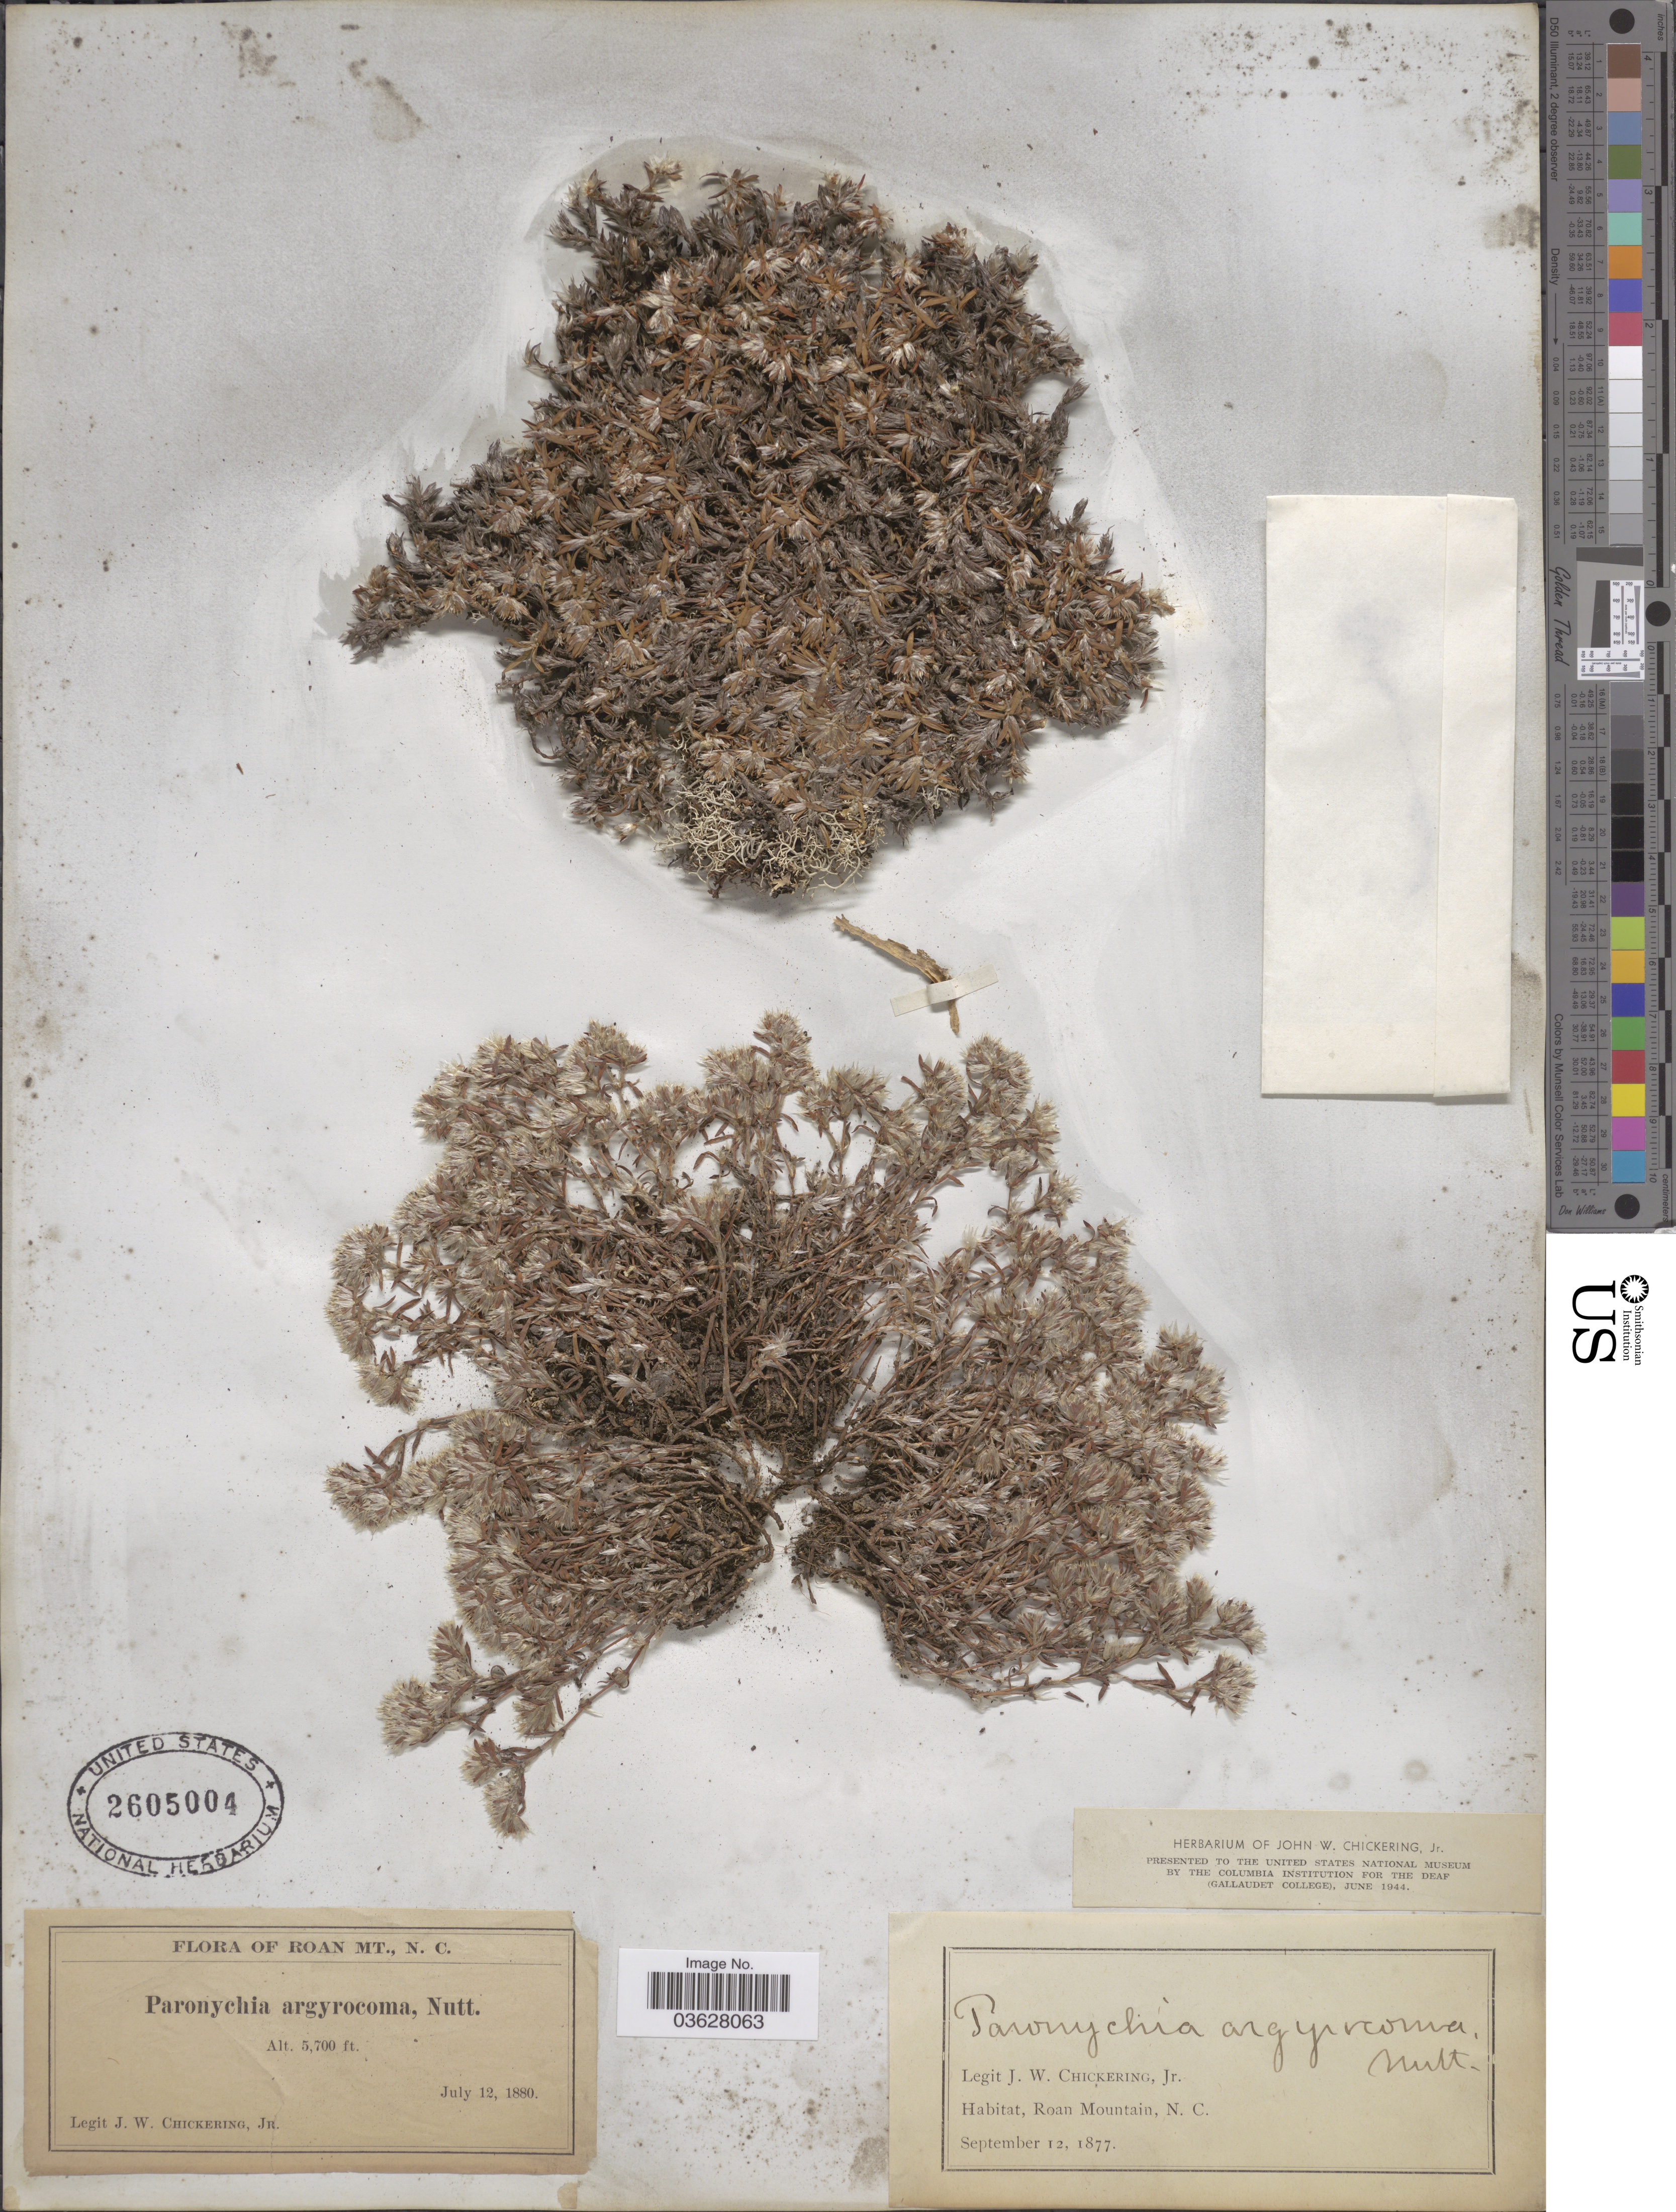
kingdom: Plantae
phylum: Tracheophyta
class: Magnoliopsida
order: Caryophyllales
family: Caryophyllaceae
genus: Paronychia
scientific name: Paronychia argyrocoma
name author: (Michx.) Nutt.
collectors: J. W. Chickering Jr.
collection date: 1877-09-12/1880-07-12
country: United States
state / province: North Carolina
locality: Roan Mt. Roan Mountain.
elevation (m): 1737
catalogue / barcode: US 2605004